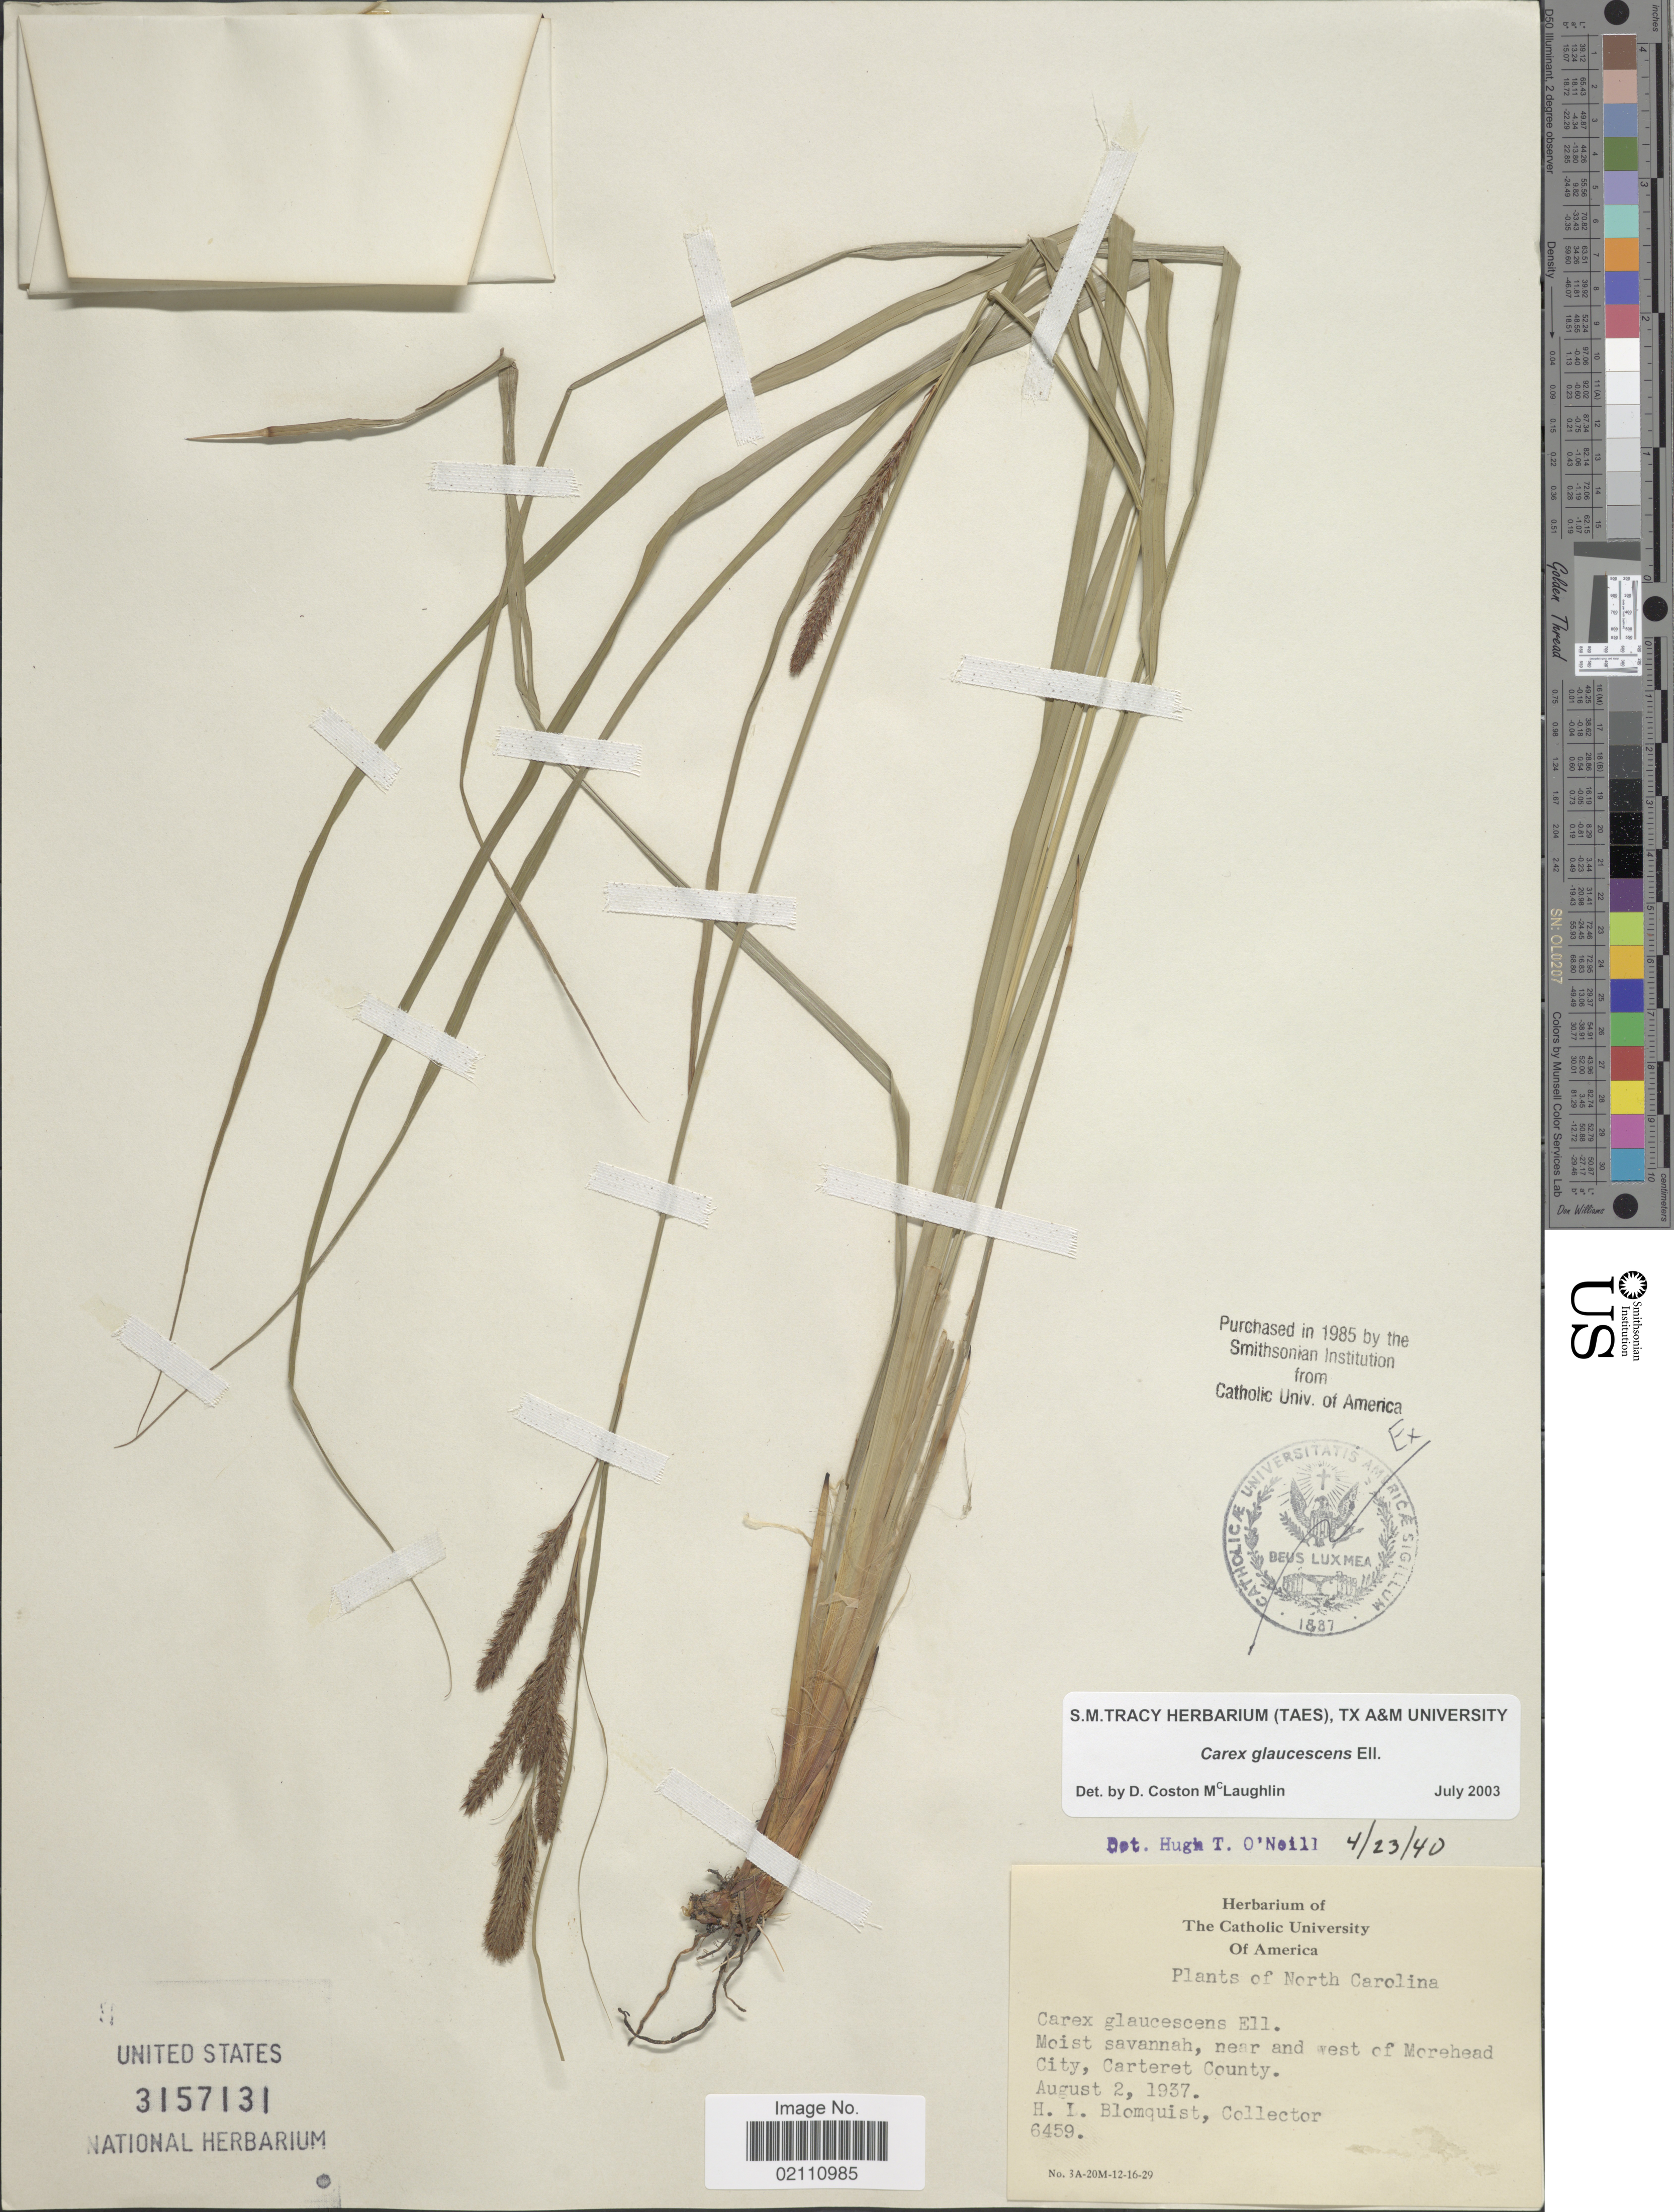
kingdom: Plantae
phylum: Tracheophyta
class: Liliopsida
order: Poales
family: Cyperaceae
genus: Carex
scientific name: Carex glaucescens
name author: Elliott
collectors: H. Blomquist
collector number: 6459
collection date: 1937-08-02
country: United States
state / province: North Carolina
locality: Moist savannah, near and west of Morehead City, Carteret County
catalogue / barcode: US 3157131